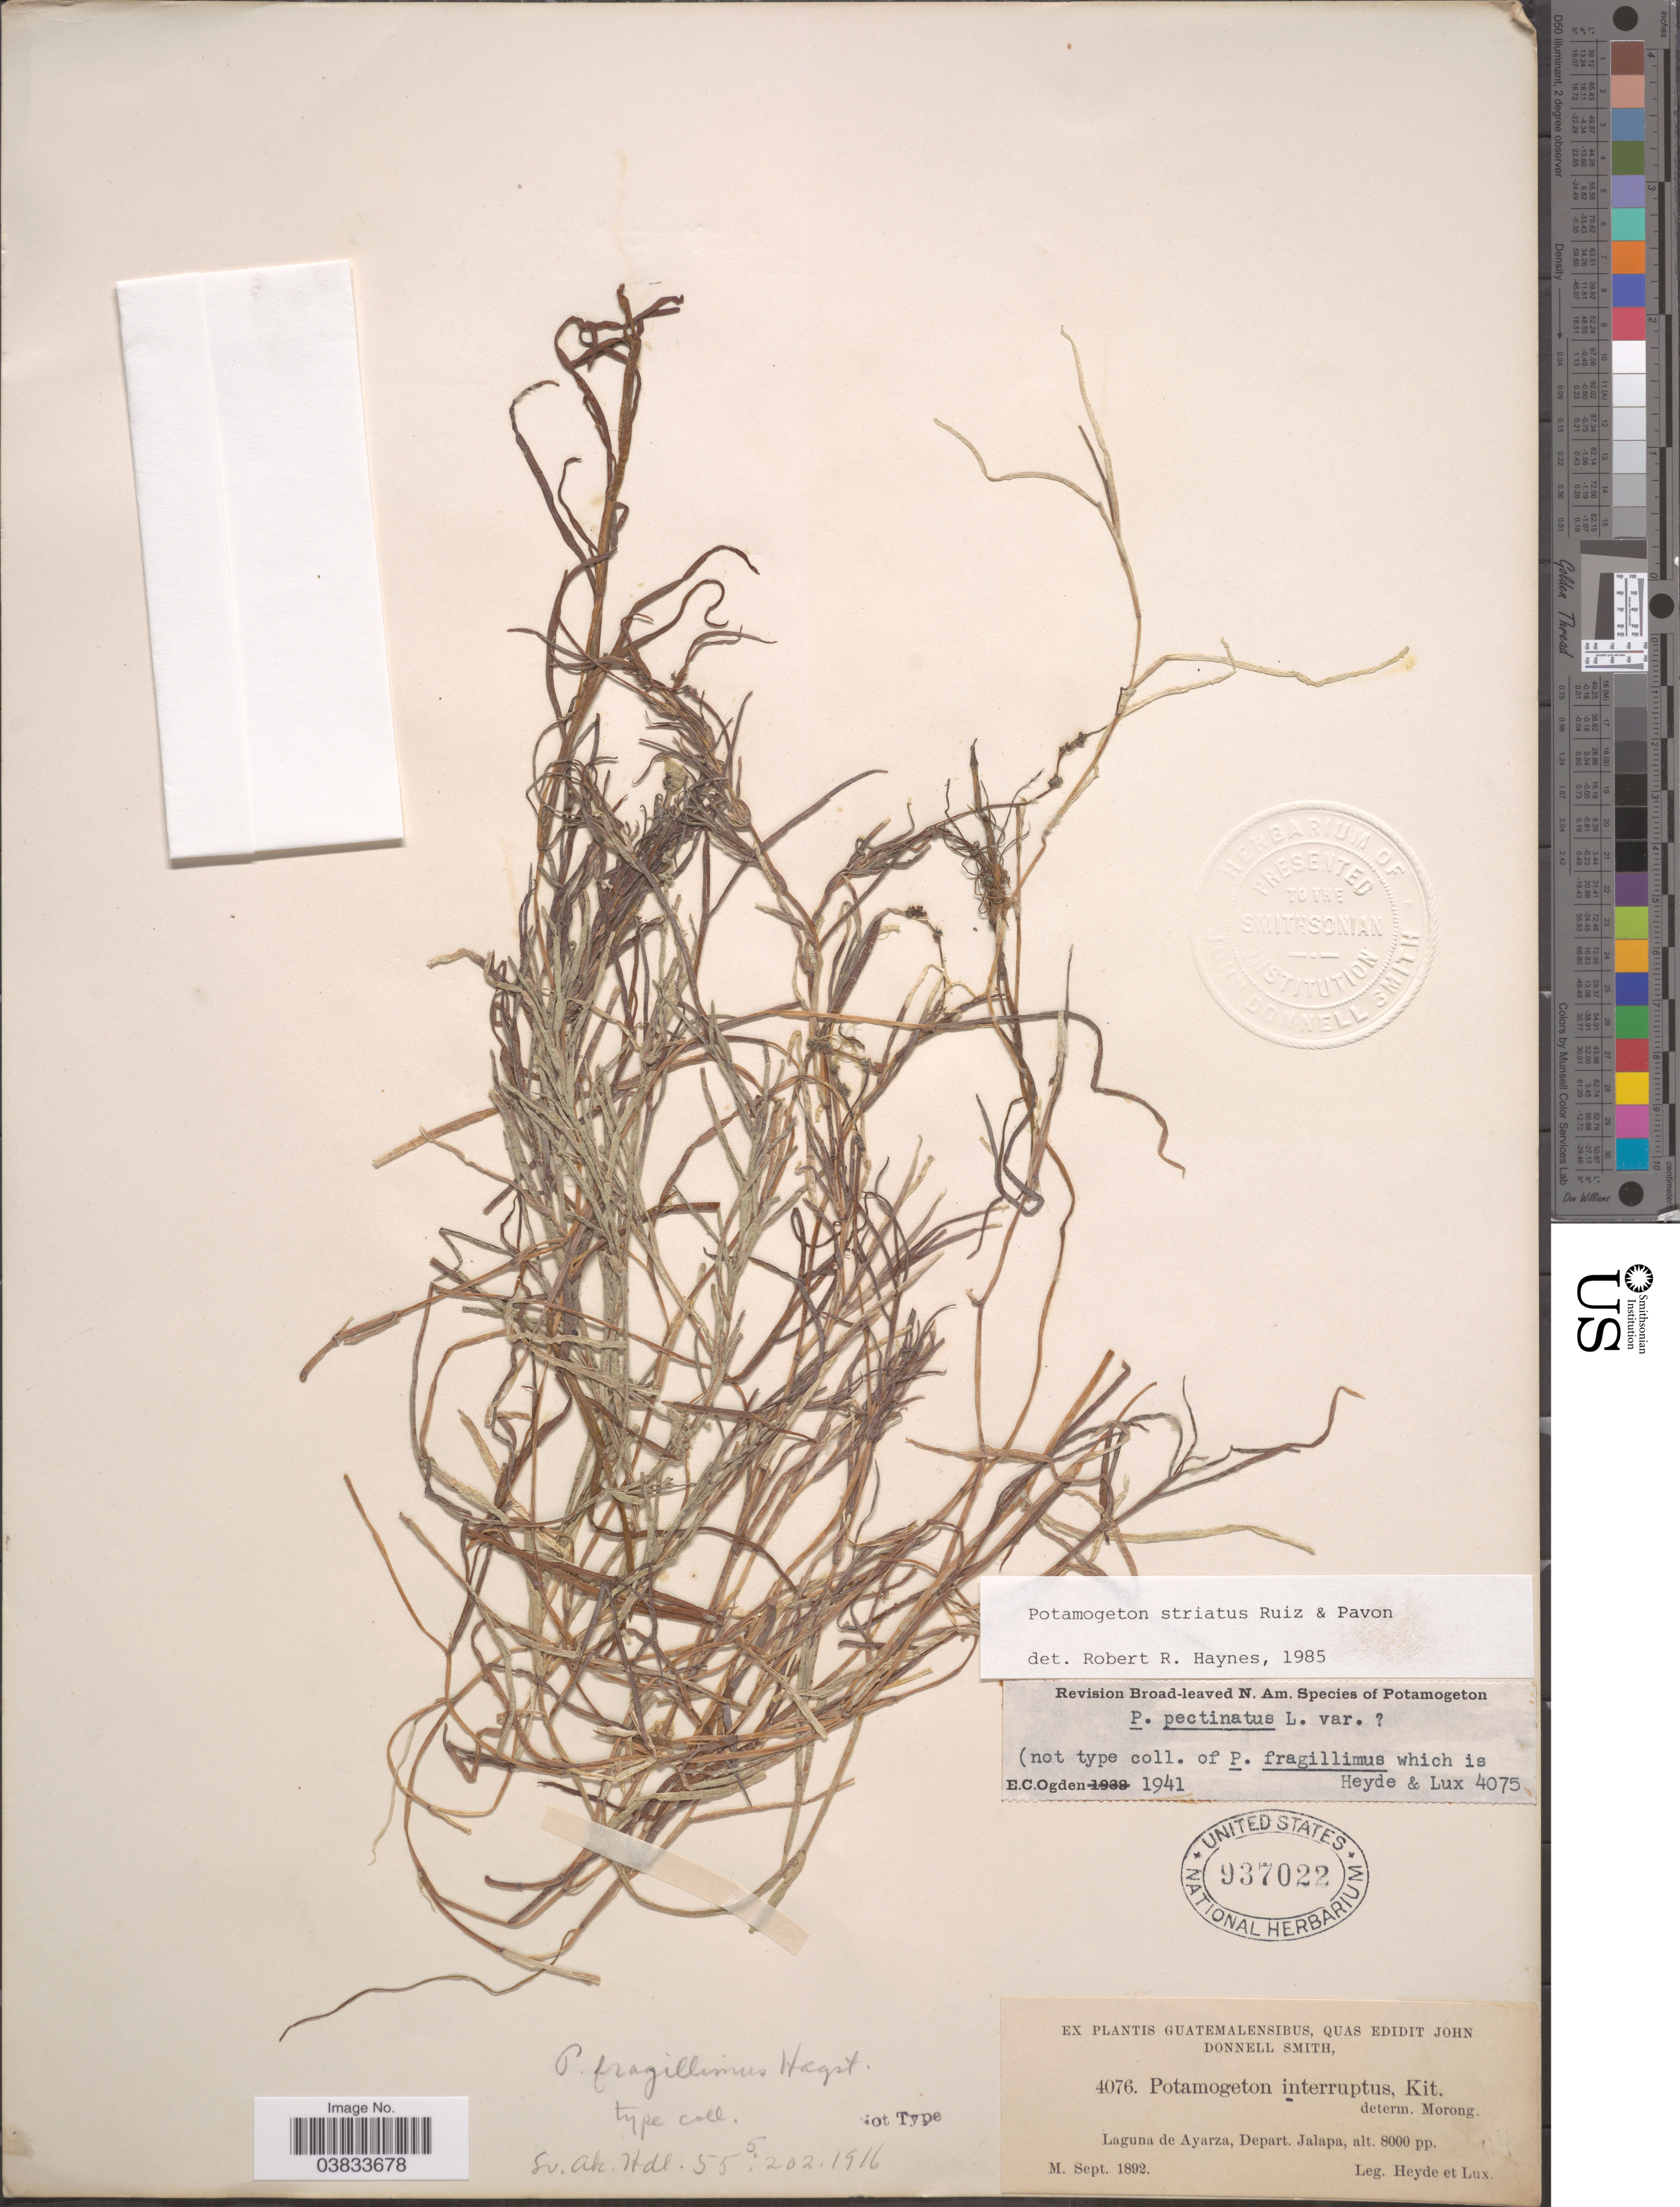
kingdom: Plantae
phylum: Tracheophyta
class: Liliopsida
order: Alismatales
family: Potamogetonaceae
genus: Stuckenia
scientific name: Stuckenia striata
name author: (Ruiz & Pav.) Holub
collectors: Heyde & Lux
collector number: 4076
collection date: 1892-09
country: Guatemala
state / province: Jalapa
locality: Laguna de Ayarza, Depart. Jalapa.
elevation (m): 2438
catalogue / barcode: US 937022